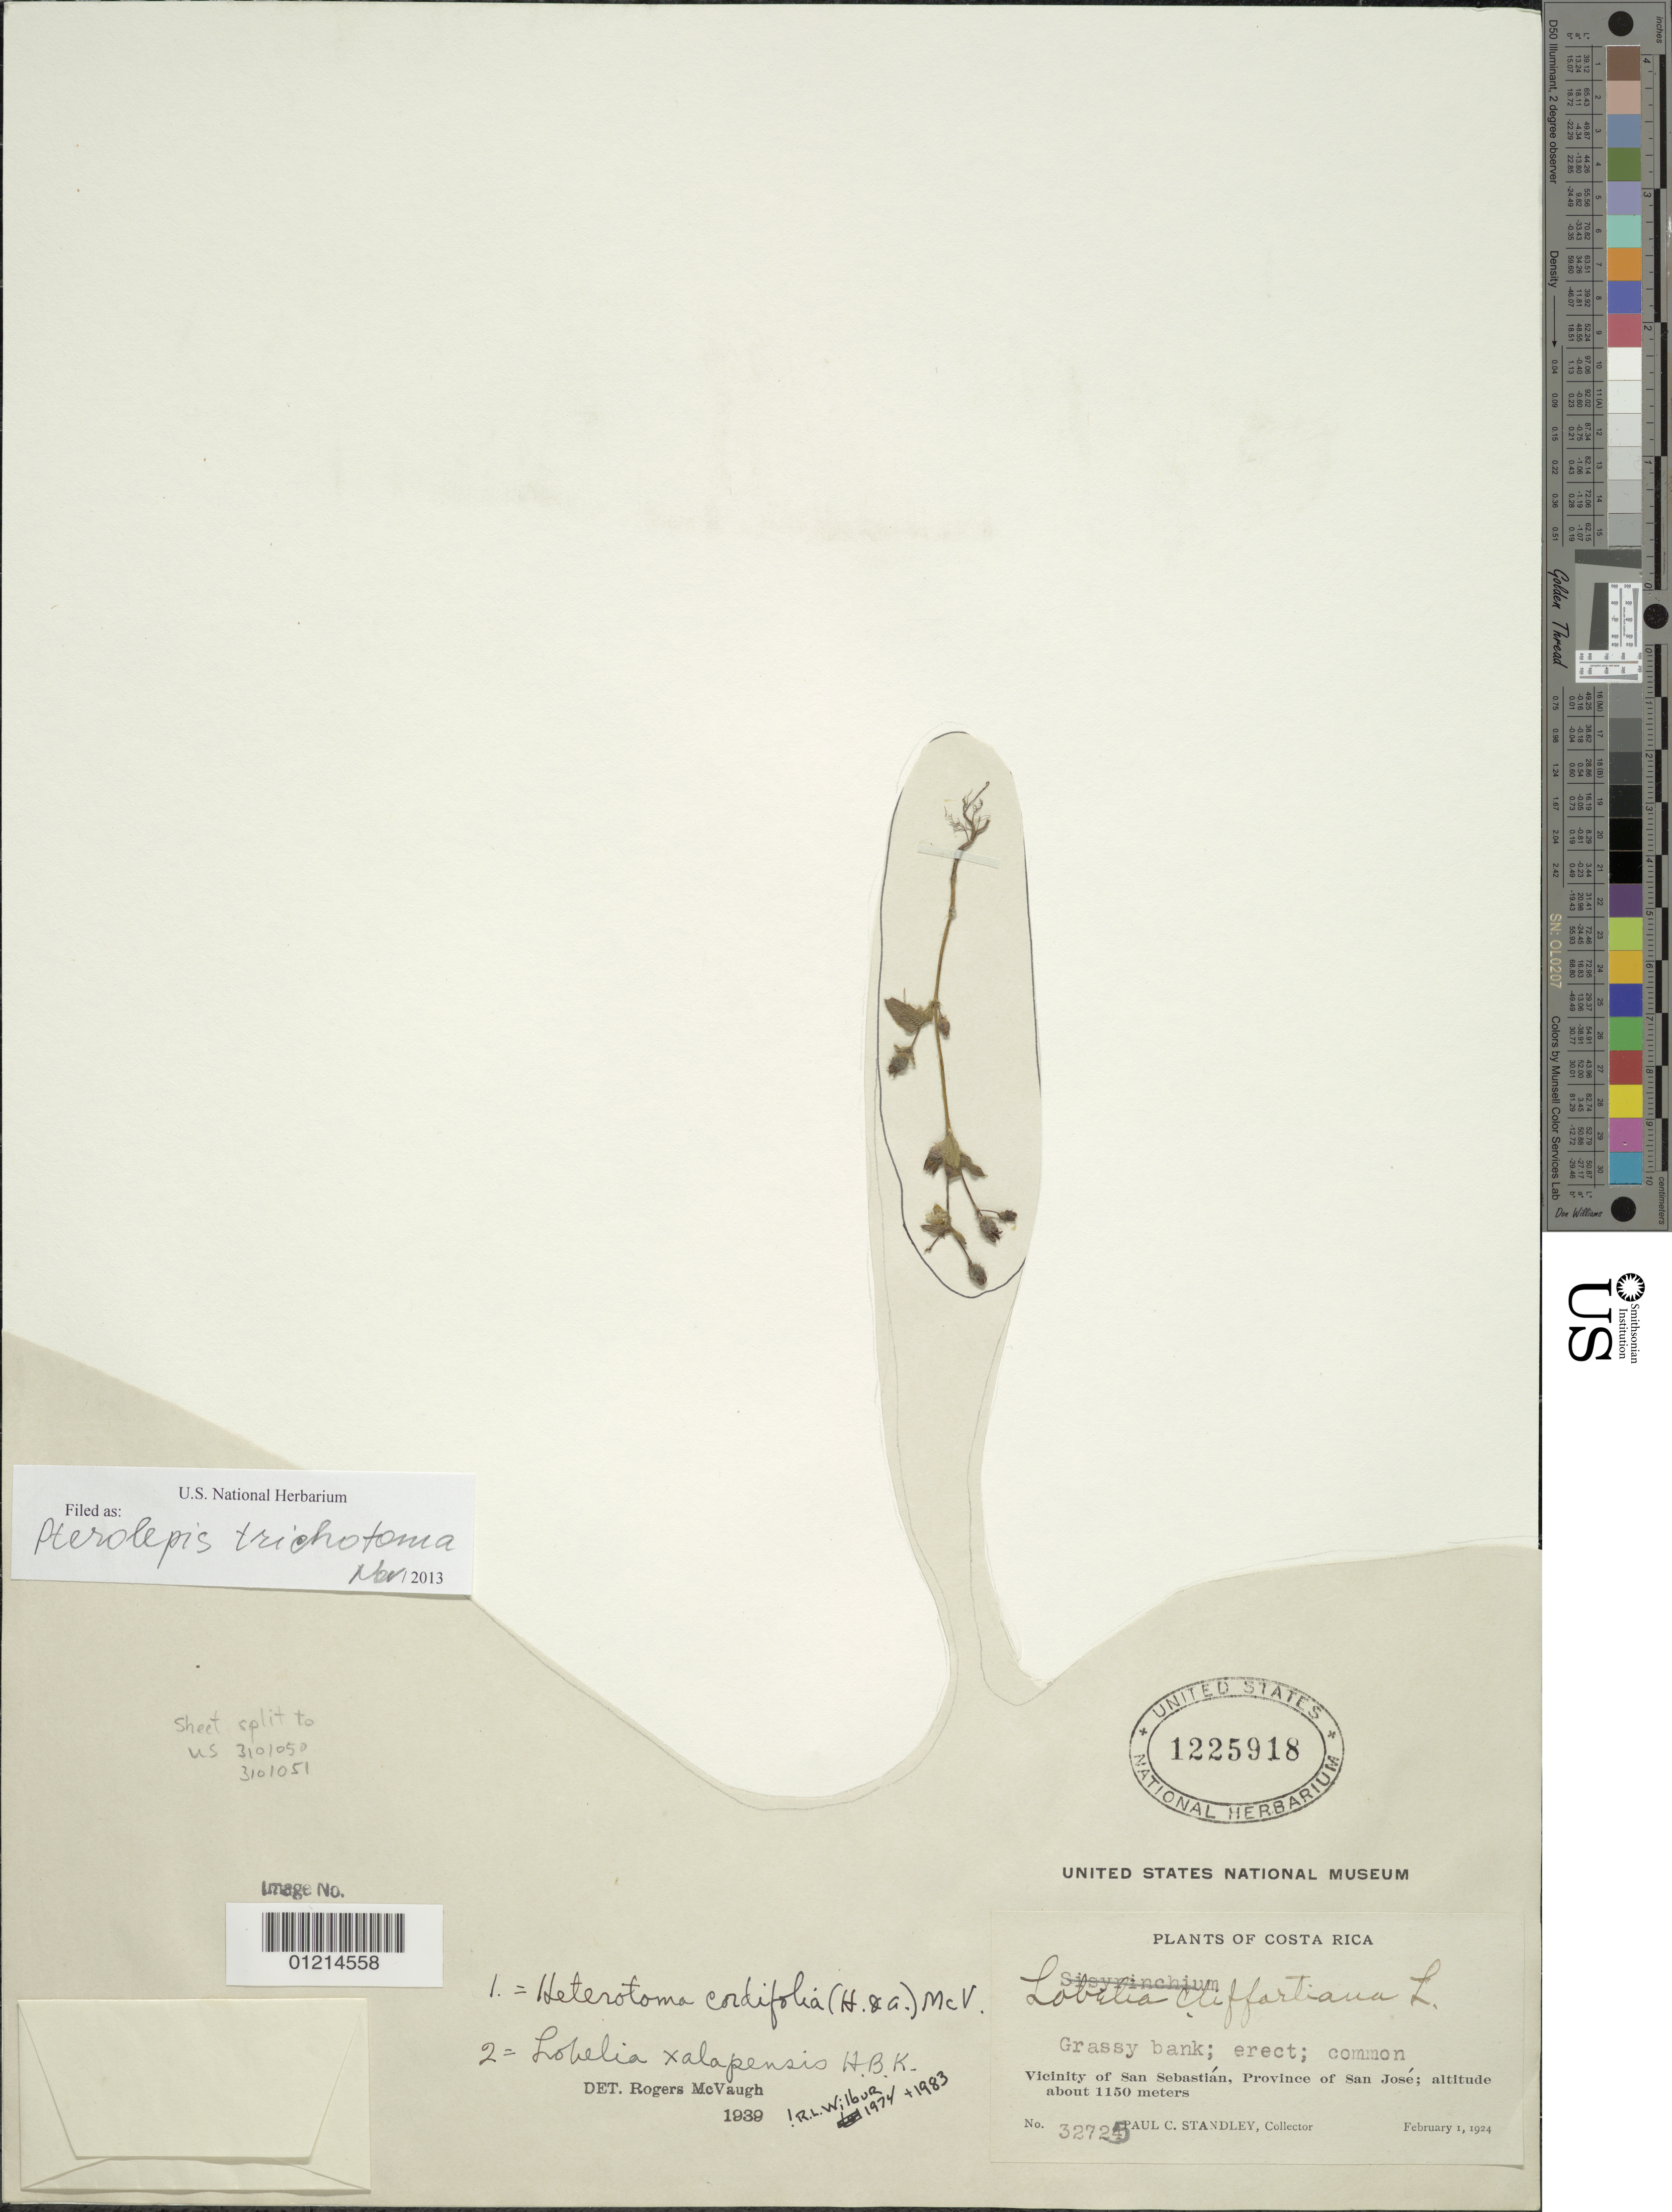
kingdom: Plantae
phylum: Tracheophyta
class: Magnoliopsida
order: Myrtales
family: Melastomataceae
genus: Pterolepis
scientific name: Pterolepis trichotoma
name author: (Rottb.) Cogn.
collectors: P. C. Standley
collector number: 32725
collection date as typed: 01 Feb 1924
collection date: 1924-02-01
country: Costa Rica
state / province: San José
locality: Vicinity of San Sebastian.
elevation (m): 1150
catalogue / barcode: US 1225918